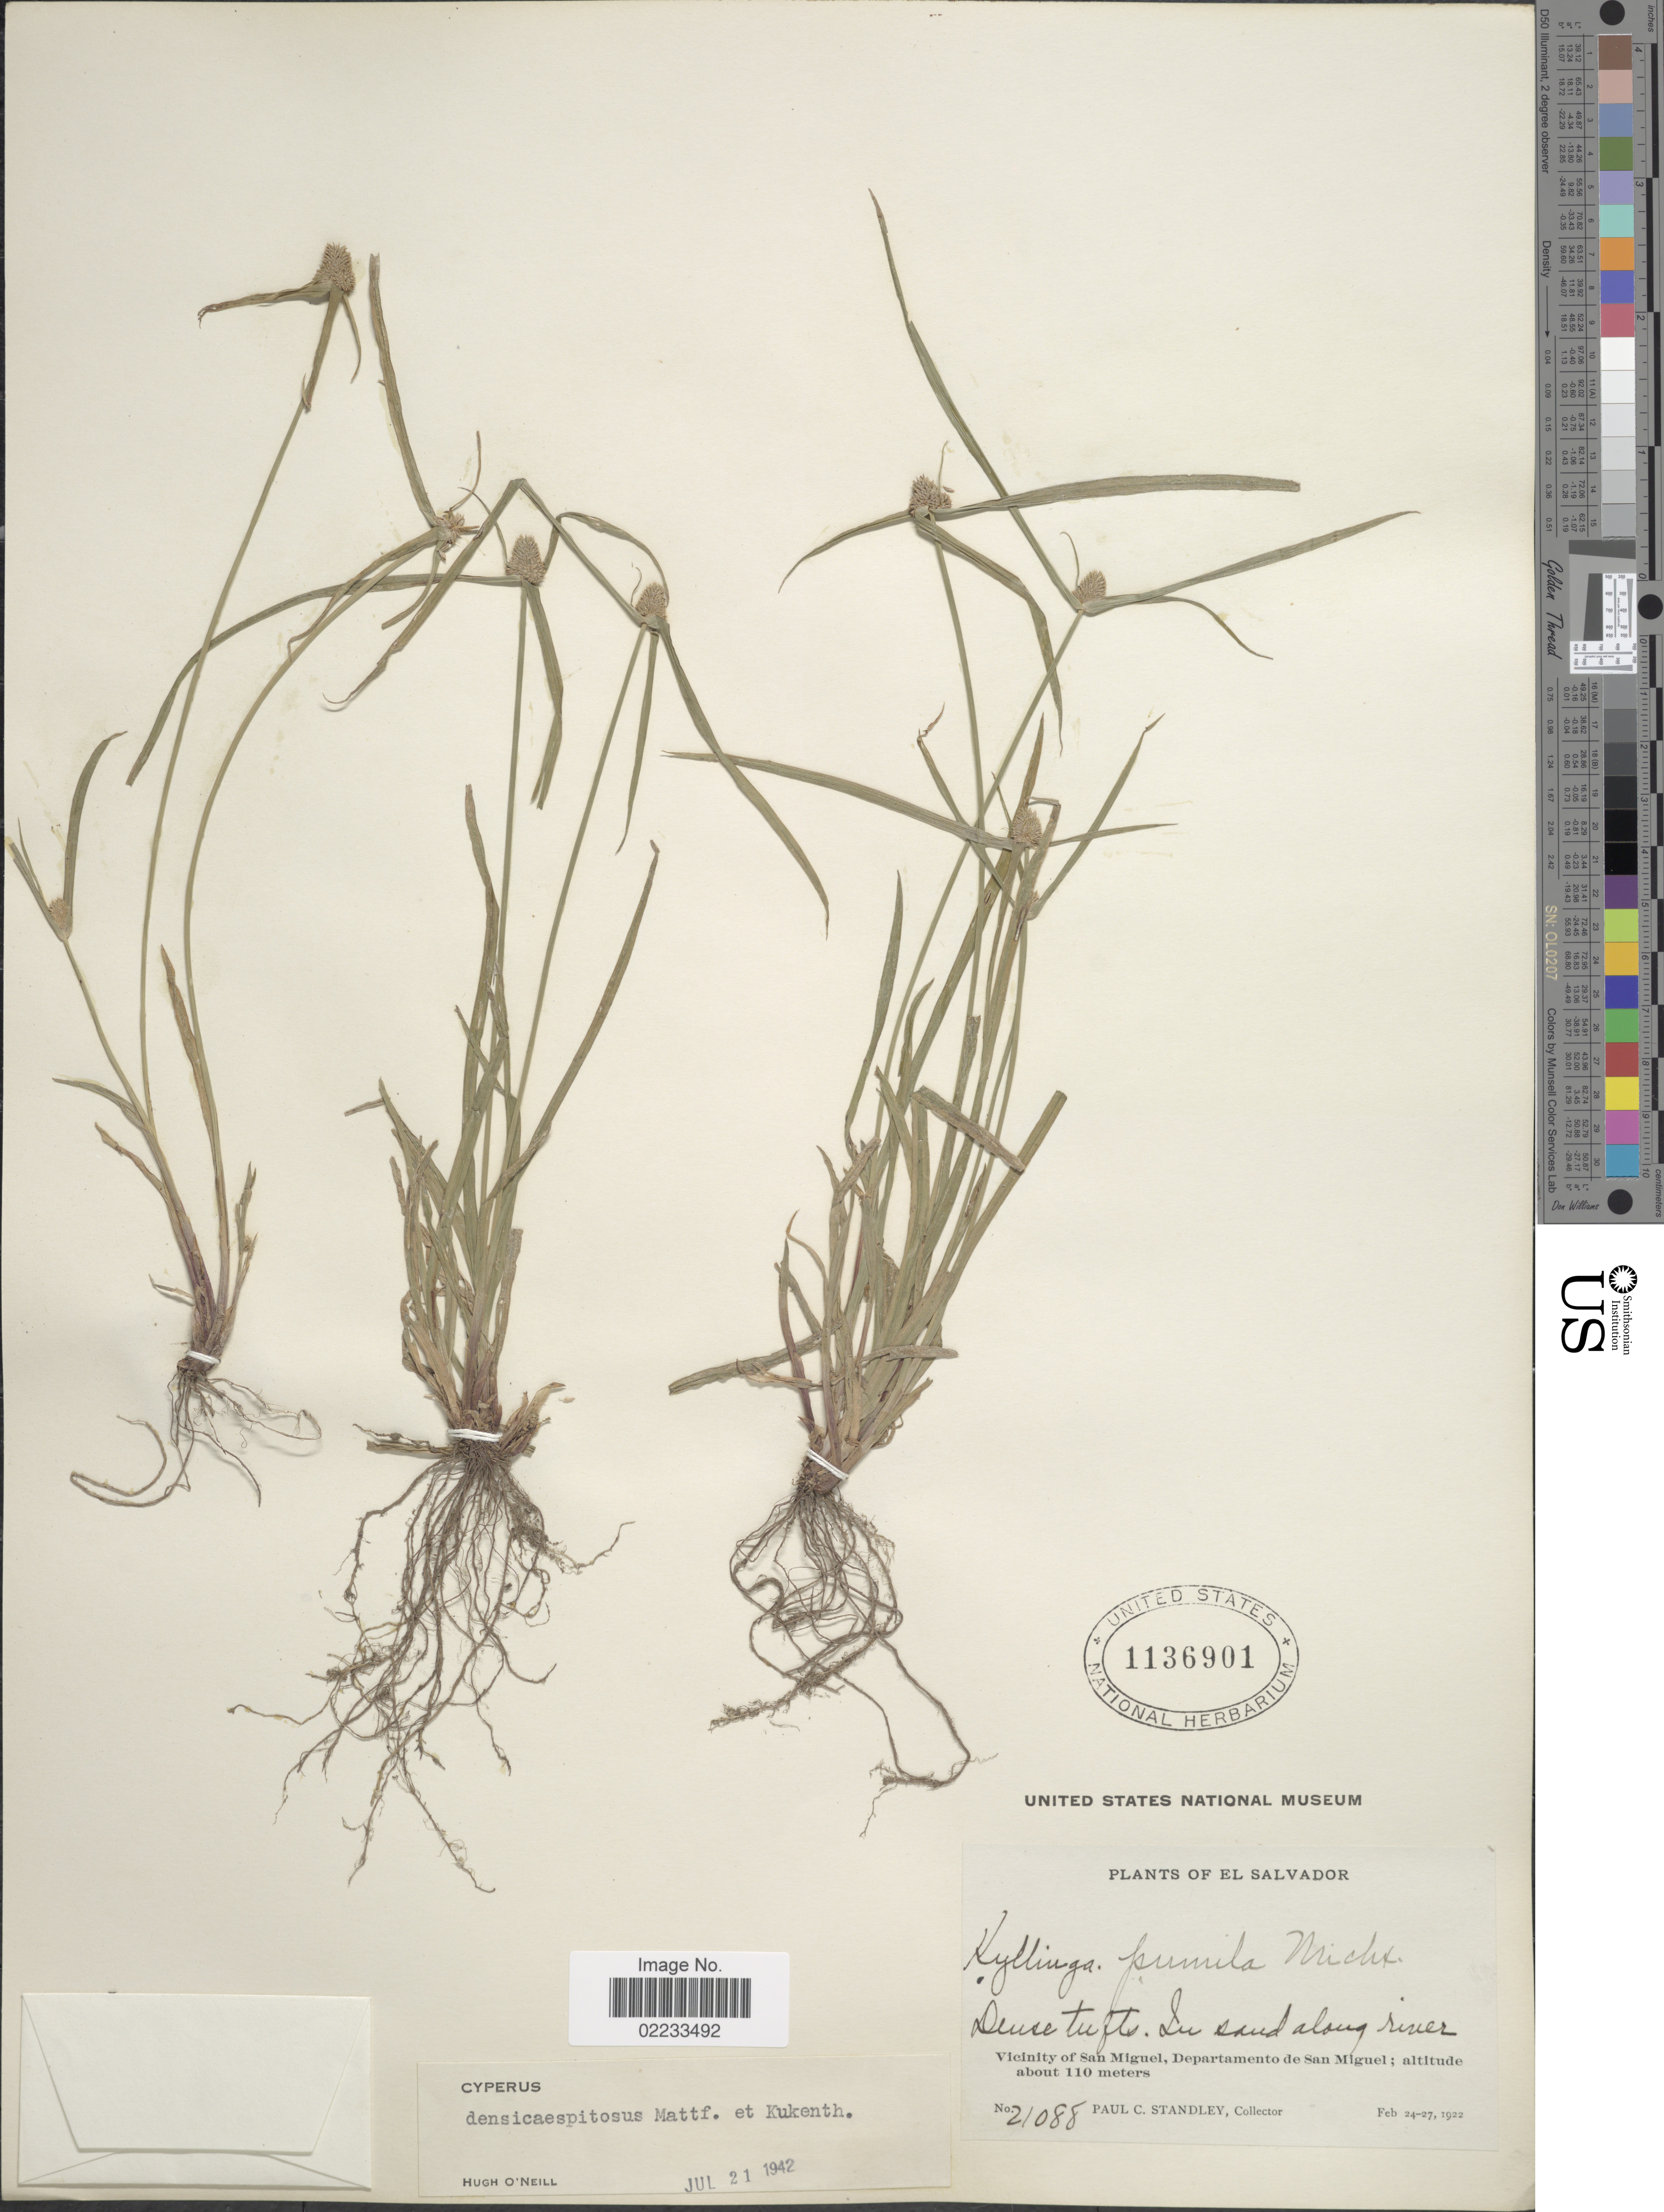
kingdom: Plantae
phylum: Tracheophyta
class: Liliopsida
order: Poales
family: Cyperaceae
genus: Cyperus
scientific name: Cyperus hortensis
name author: (Salzm. ex Steud.) Dorr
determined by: Strong, Mark T., (BOT), Smithsonian Institution - National Museum of Natural History (UNITED STATES)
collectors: P. C. Standley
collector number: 21088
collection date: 1922-02-24/1922-02-27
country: El Salvador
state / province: San Miguel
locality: In sand along river. Vicinity of San Miguel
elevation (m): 110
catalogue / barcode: US 1136901